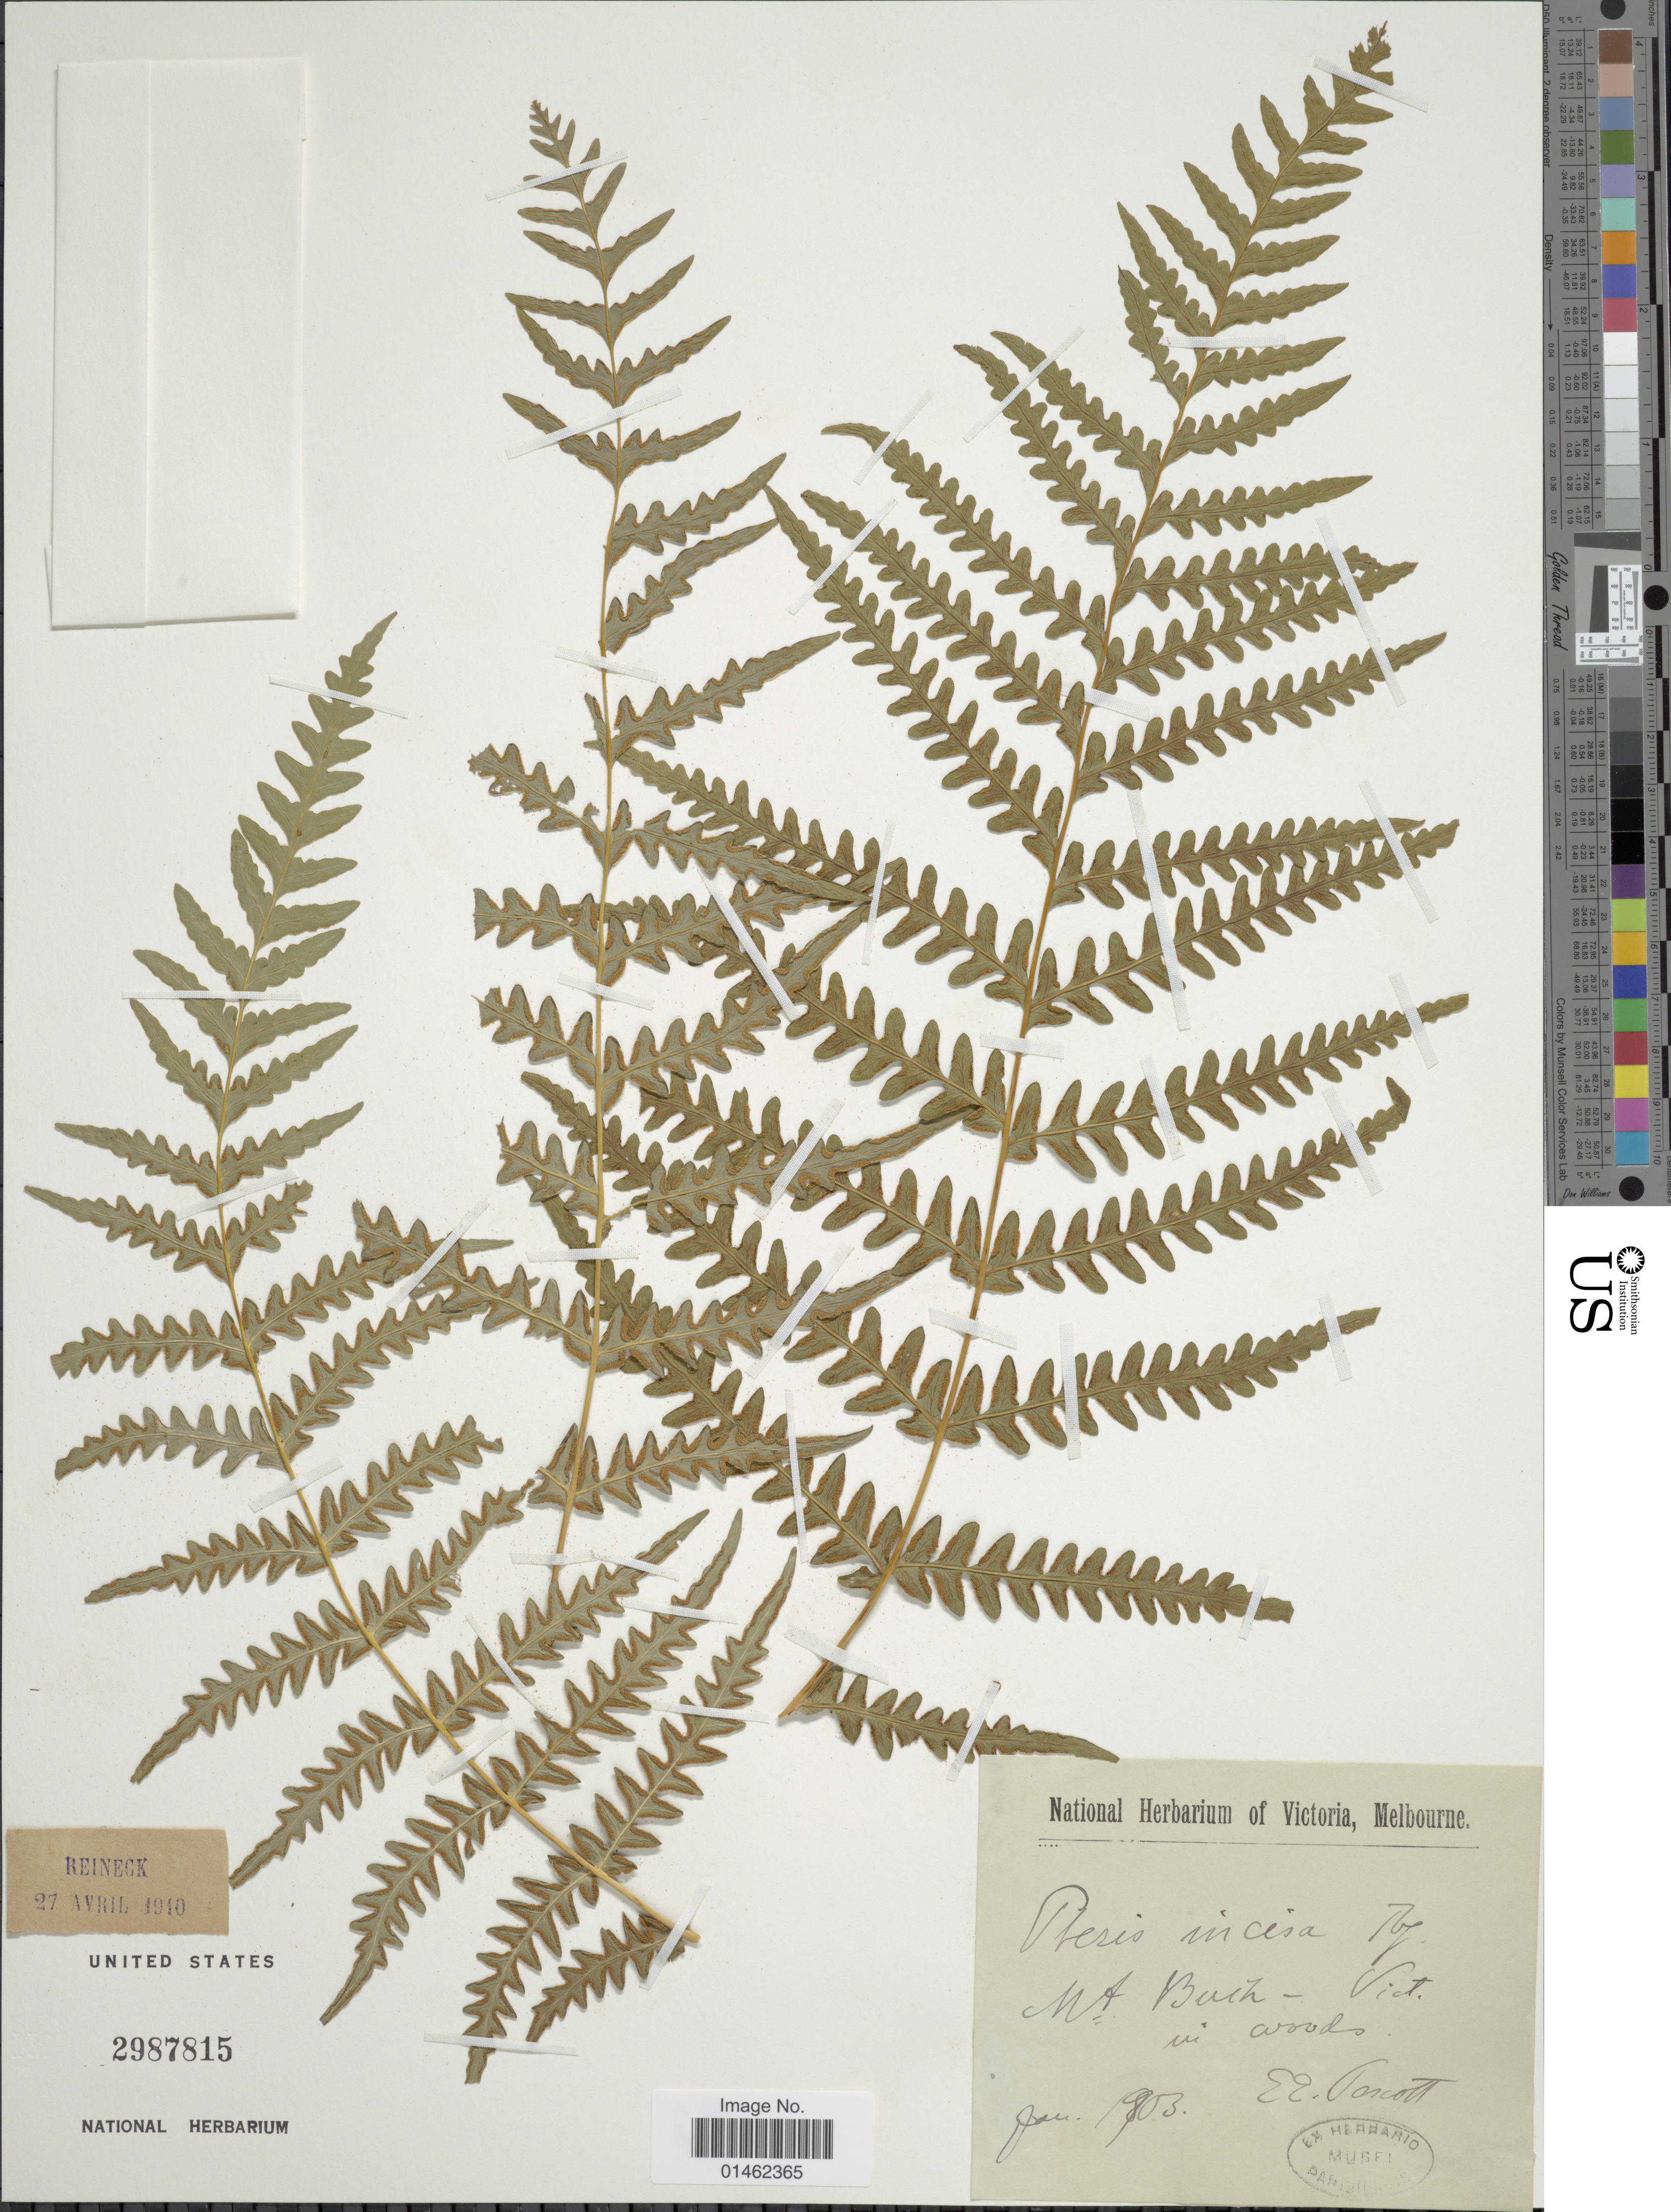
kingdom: Plantae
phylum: Tracheophyta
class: Polypodiopsida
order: Polypodiales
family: Dennstaedtiaceae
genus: Histiopteris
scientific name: Histiopteris incisa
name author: (Thunb.) J. Sm.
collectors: E. Pescott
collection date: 1903-01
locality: Mt Buch - Vict in woods [interpreted]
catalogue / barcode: US 2987815